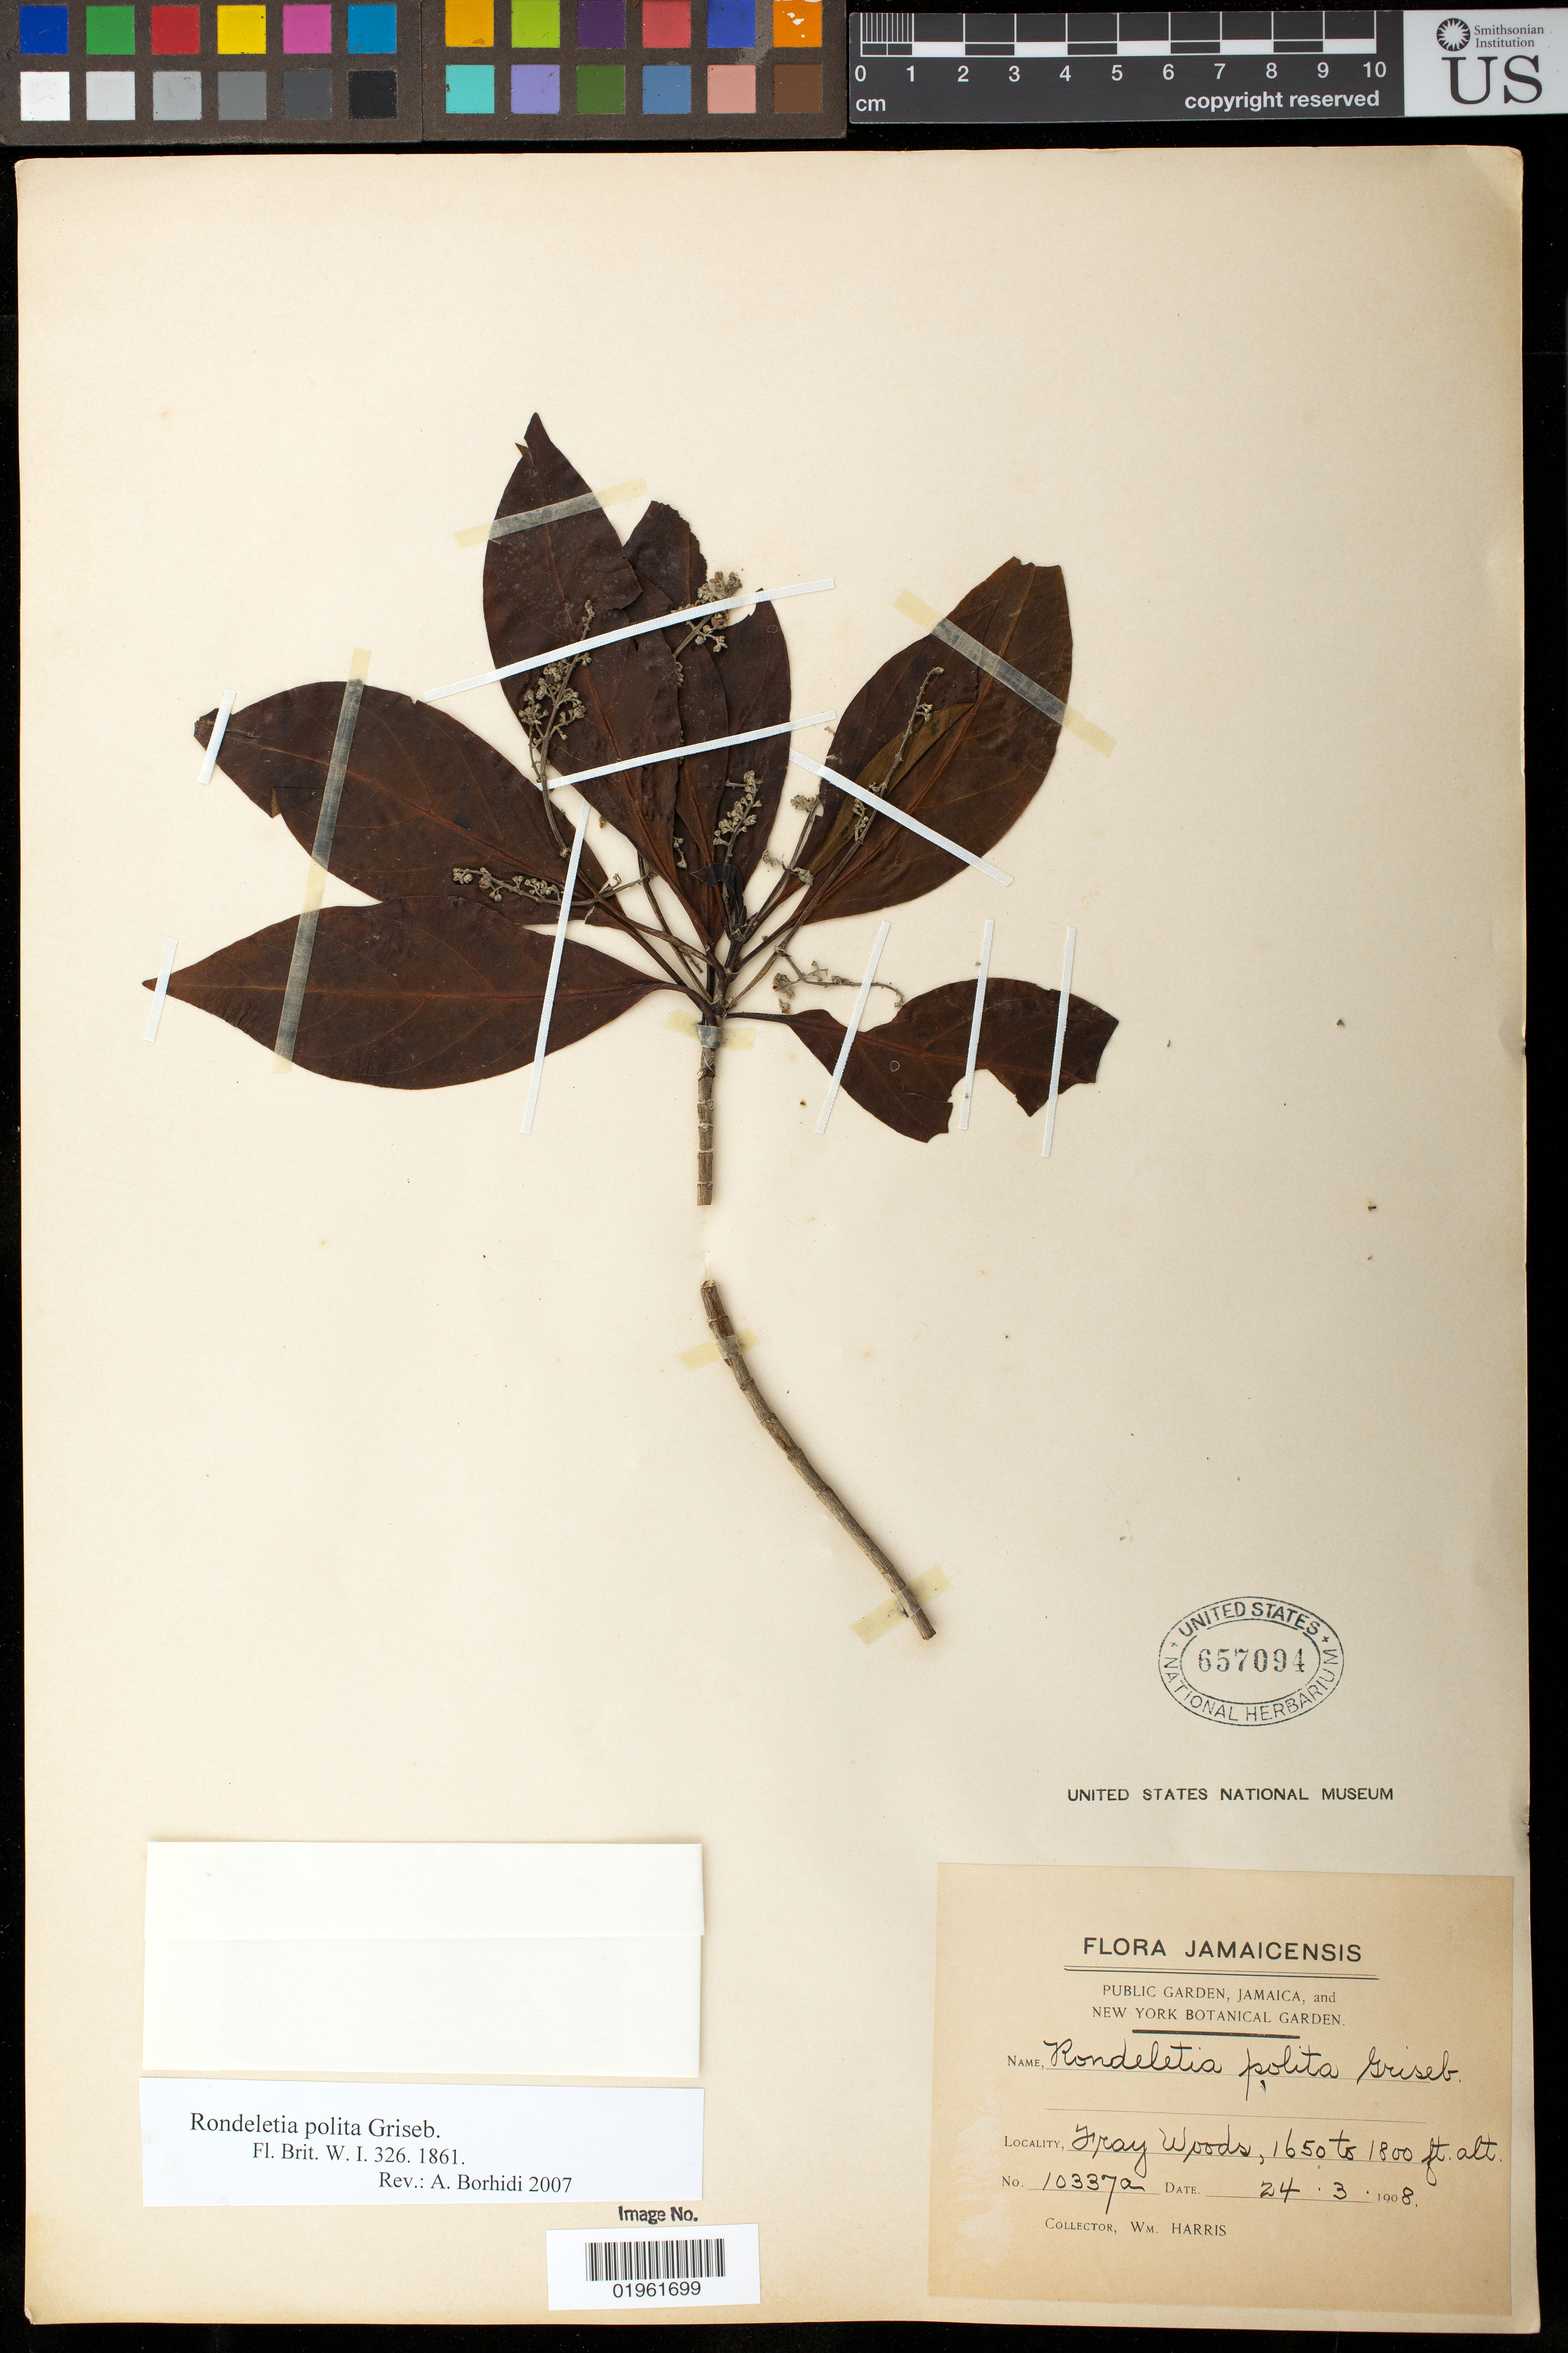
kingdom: Plantae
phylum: Tracheophyta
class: Magnoliopsida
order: Gentianales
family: Rubiaceae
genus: Rondeletia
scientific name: Rondeletia polita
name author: Griseb.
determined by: Borhidi, Attila L.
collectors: W. Harris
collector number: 10337a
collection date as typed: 24 Mar 1908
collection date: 1908-03-24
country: Jamaica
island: Jamaica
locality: Fray woods.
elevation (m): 549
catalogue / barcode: US 657094